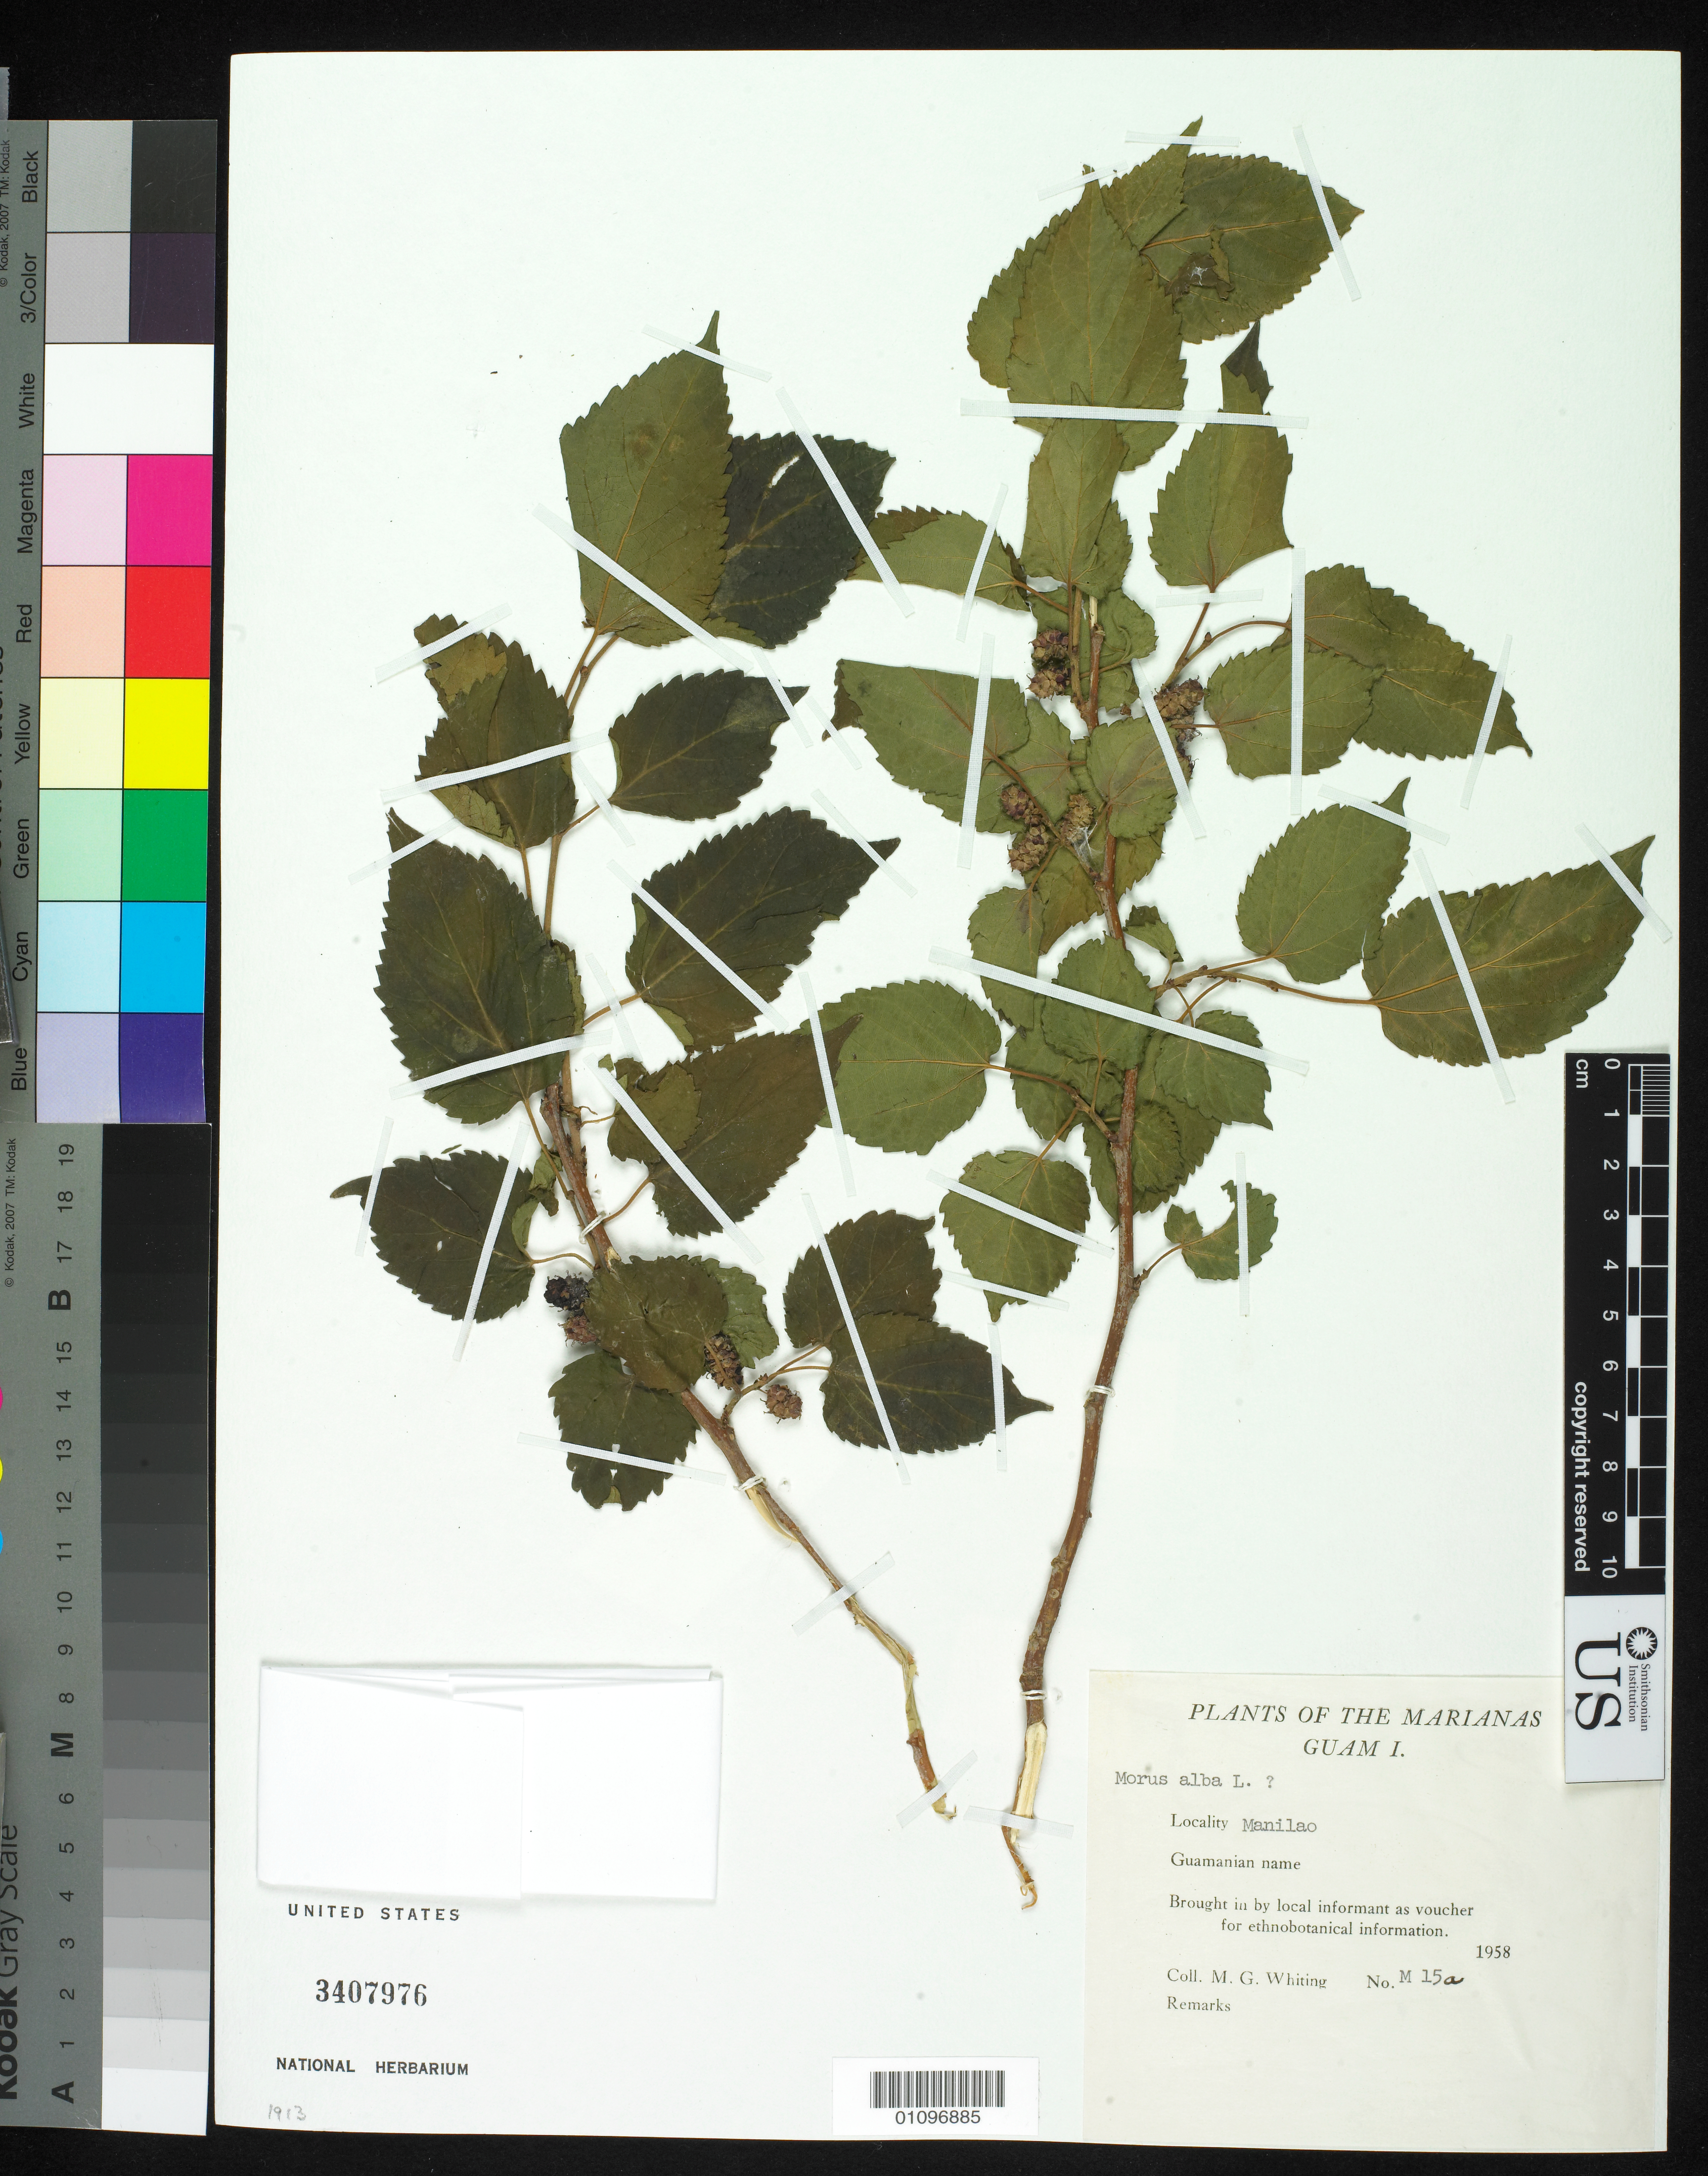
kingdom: Plantae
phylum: Tracheophyta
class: Magnoliopsida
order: Rosales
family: Moraceae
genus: Morus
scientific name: Morus alba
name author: L.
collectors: M. Whiting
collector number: m 15a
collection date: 1958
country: Guam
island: Guam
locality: Manilao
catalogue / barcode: US 3407976